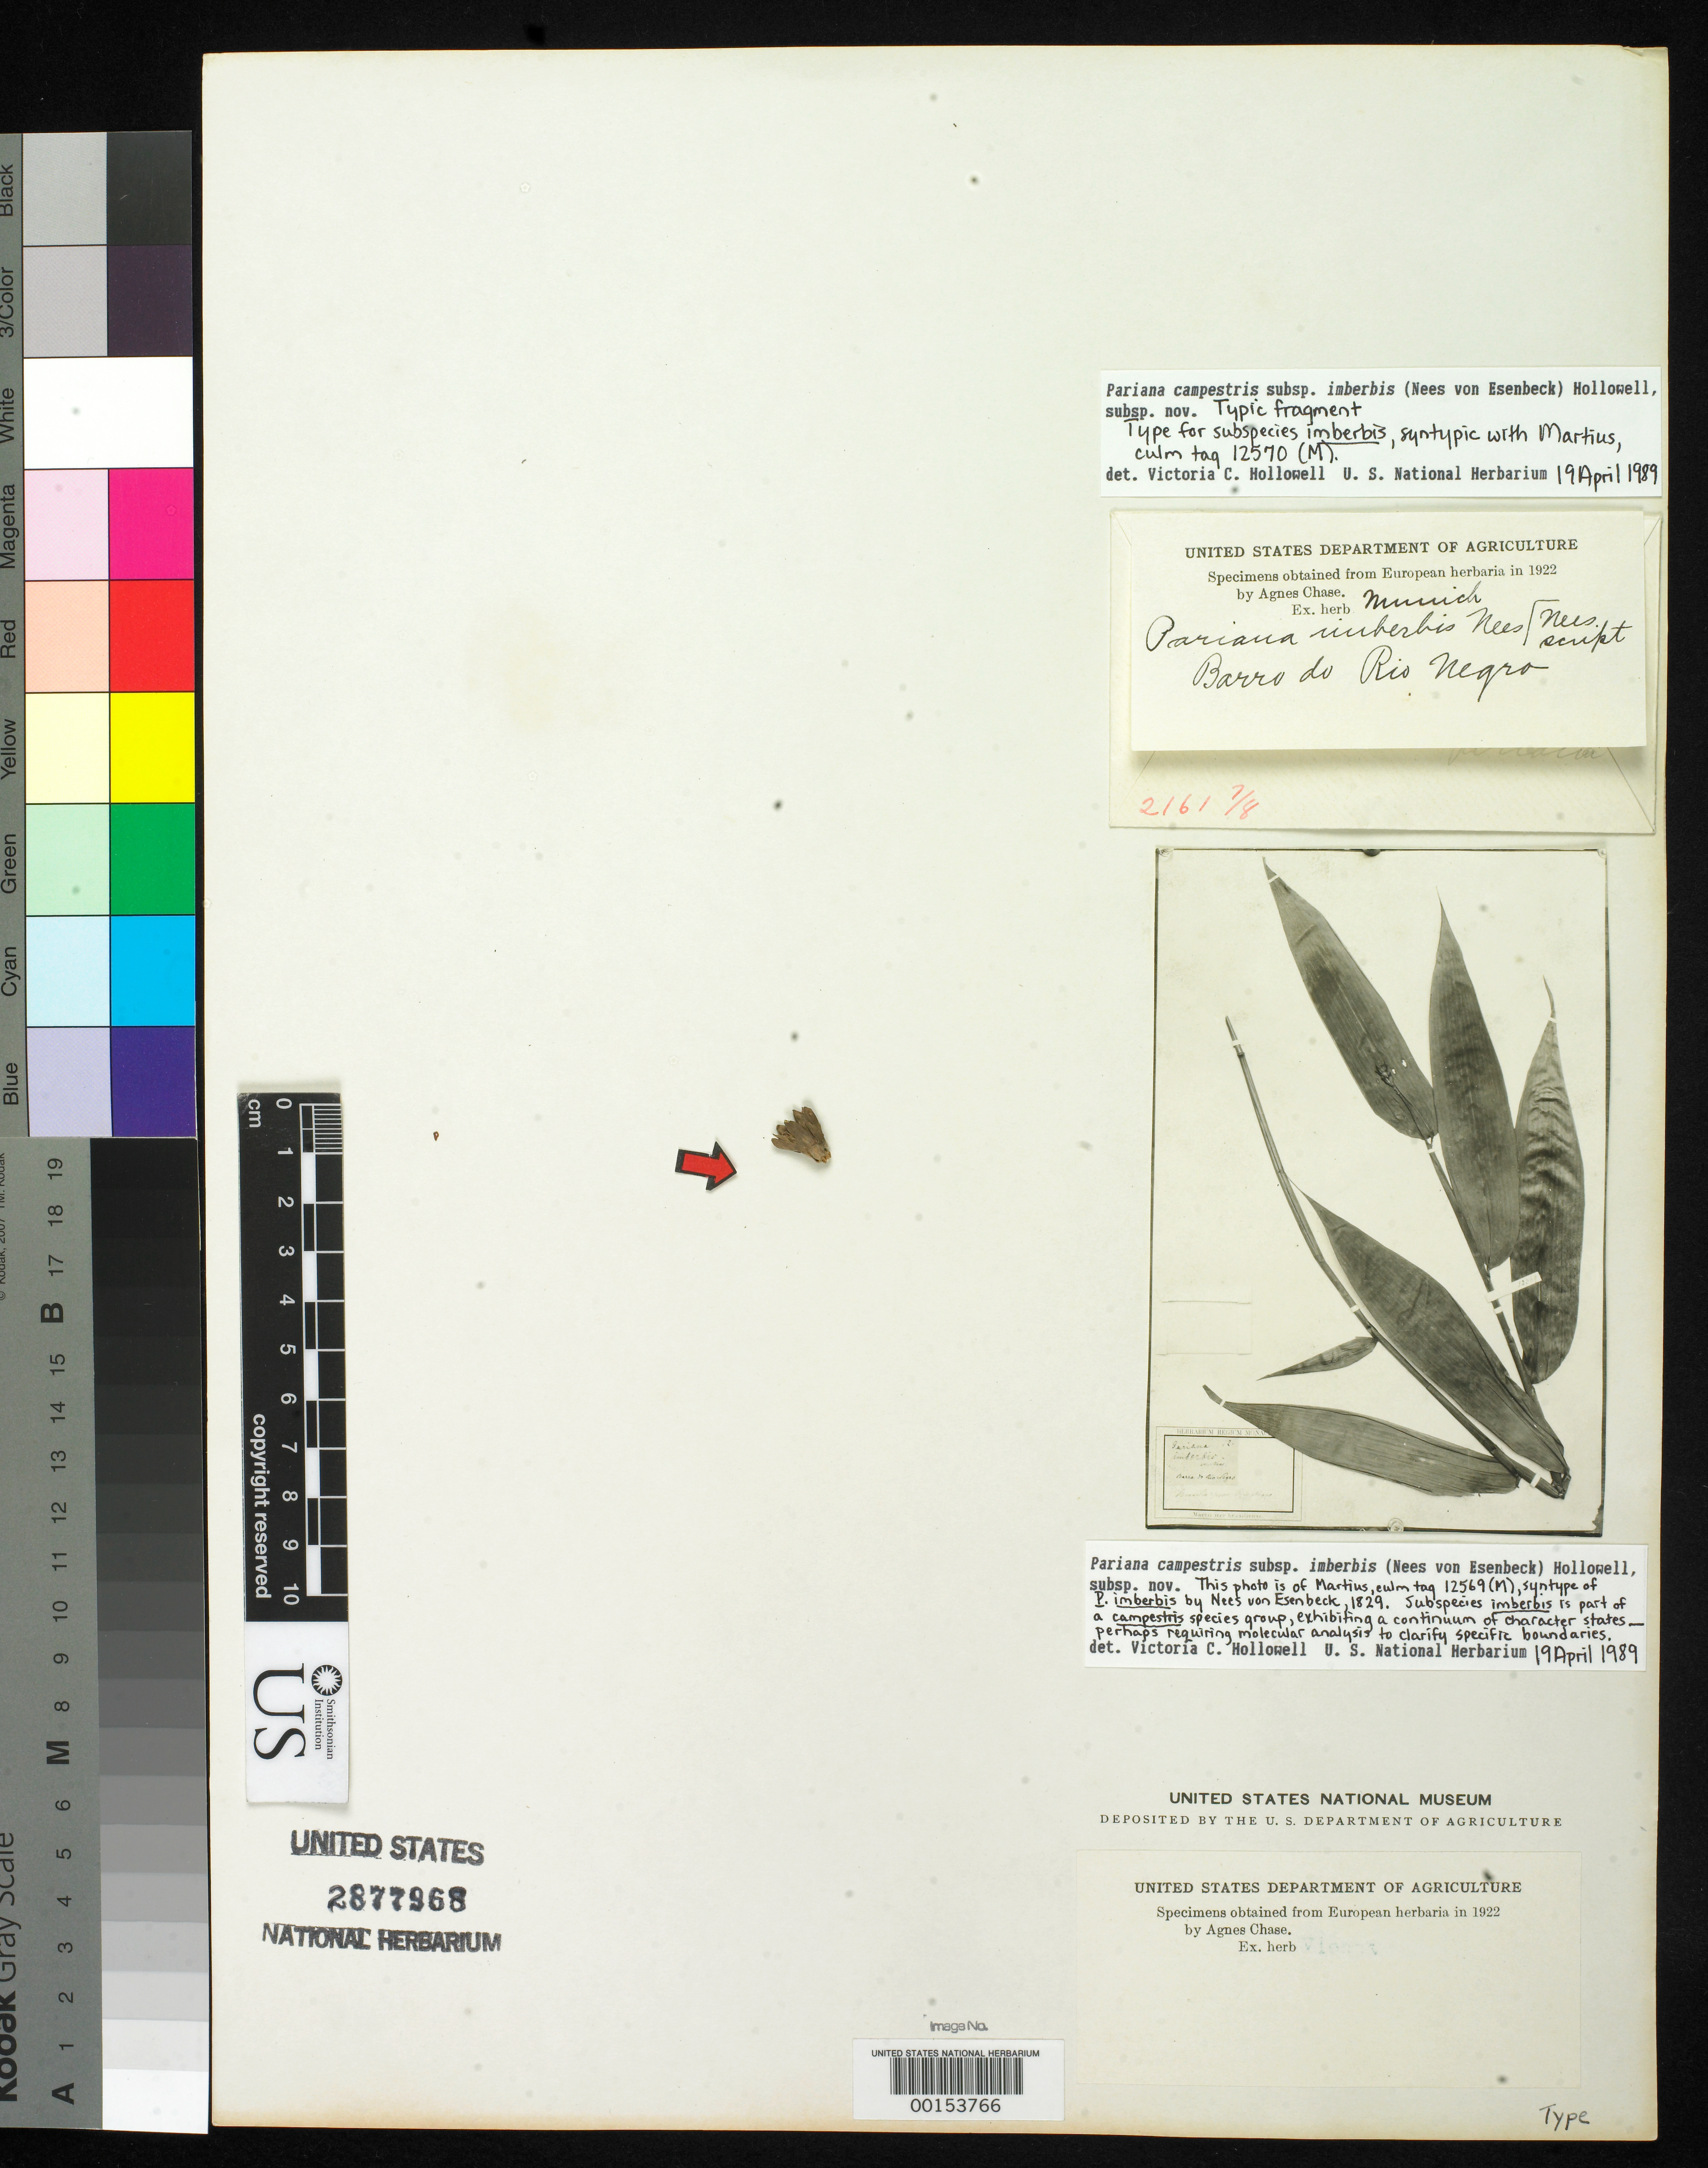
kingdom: Plantae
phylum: Tracheophyta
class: Liliopsida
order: Poales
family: Poaceae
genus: Pariana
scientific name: Pariana imberbis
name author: Nees in Mart.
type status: Type Fragment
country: Brazil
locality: Barra do Rio Negro.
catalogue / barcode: US 2877968